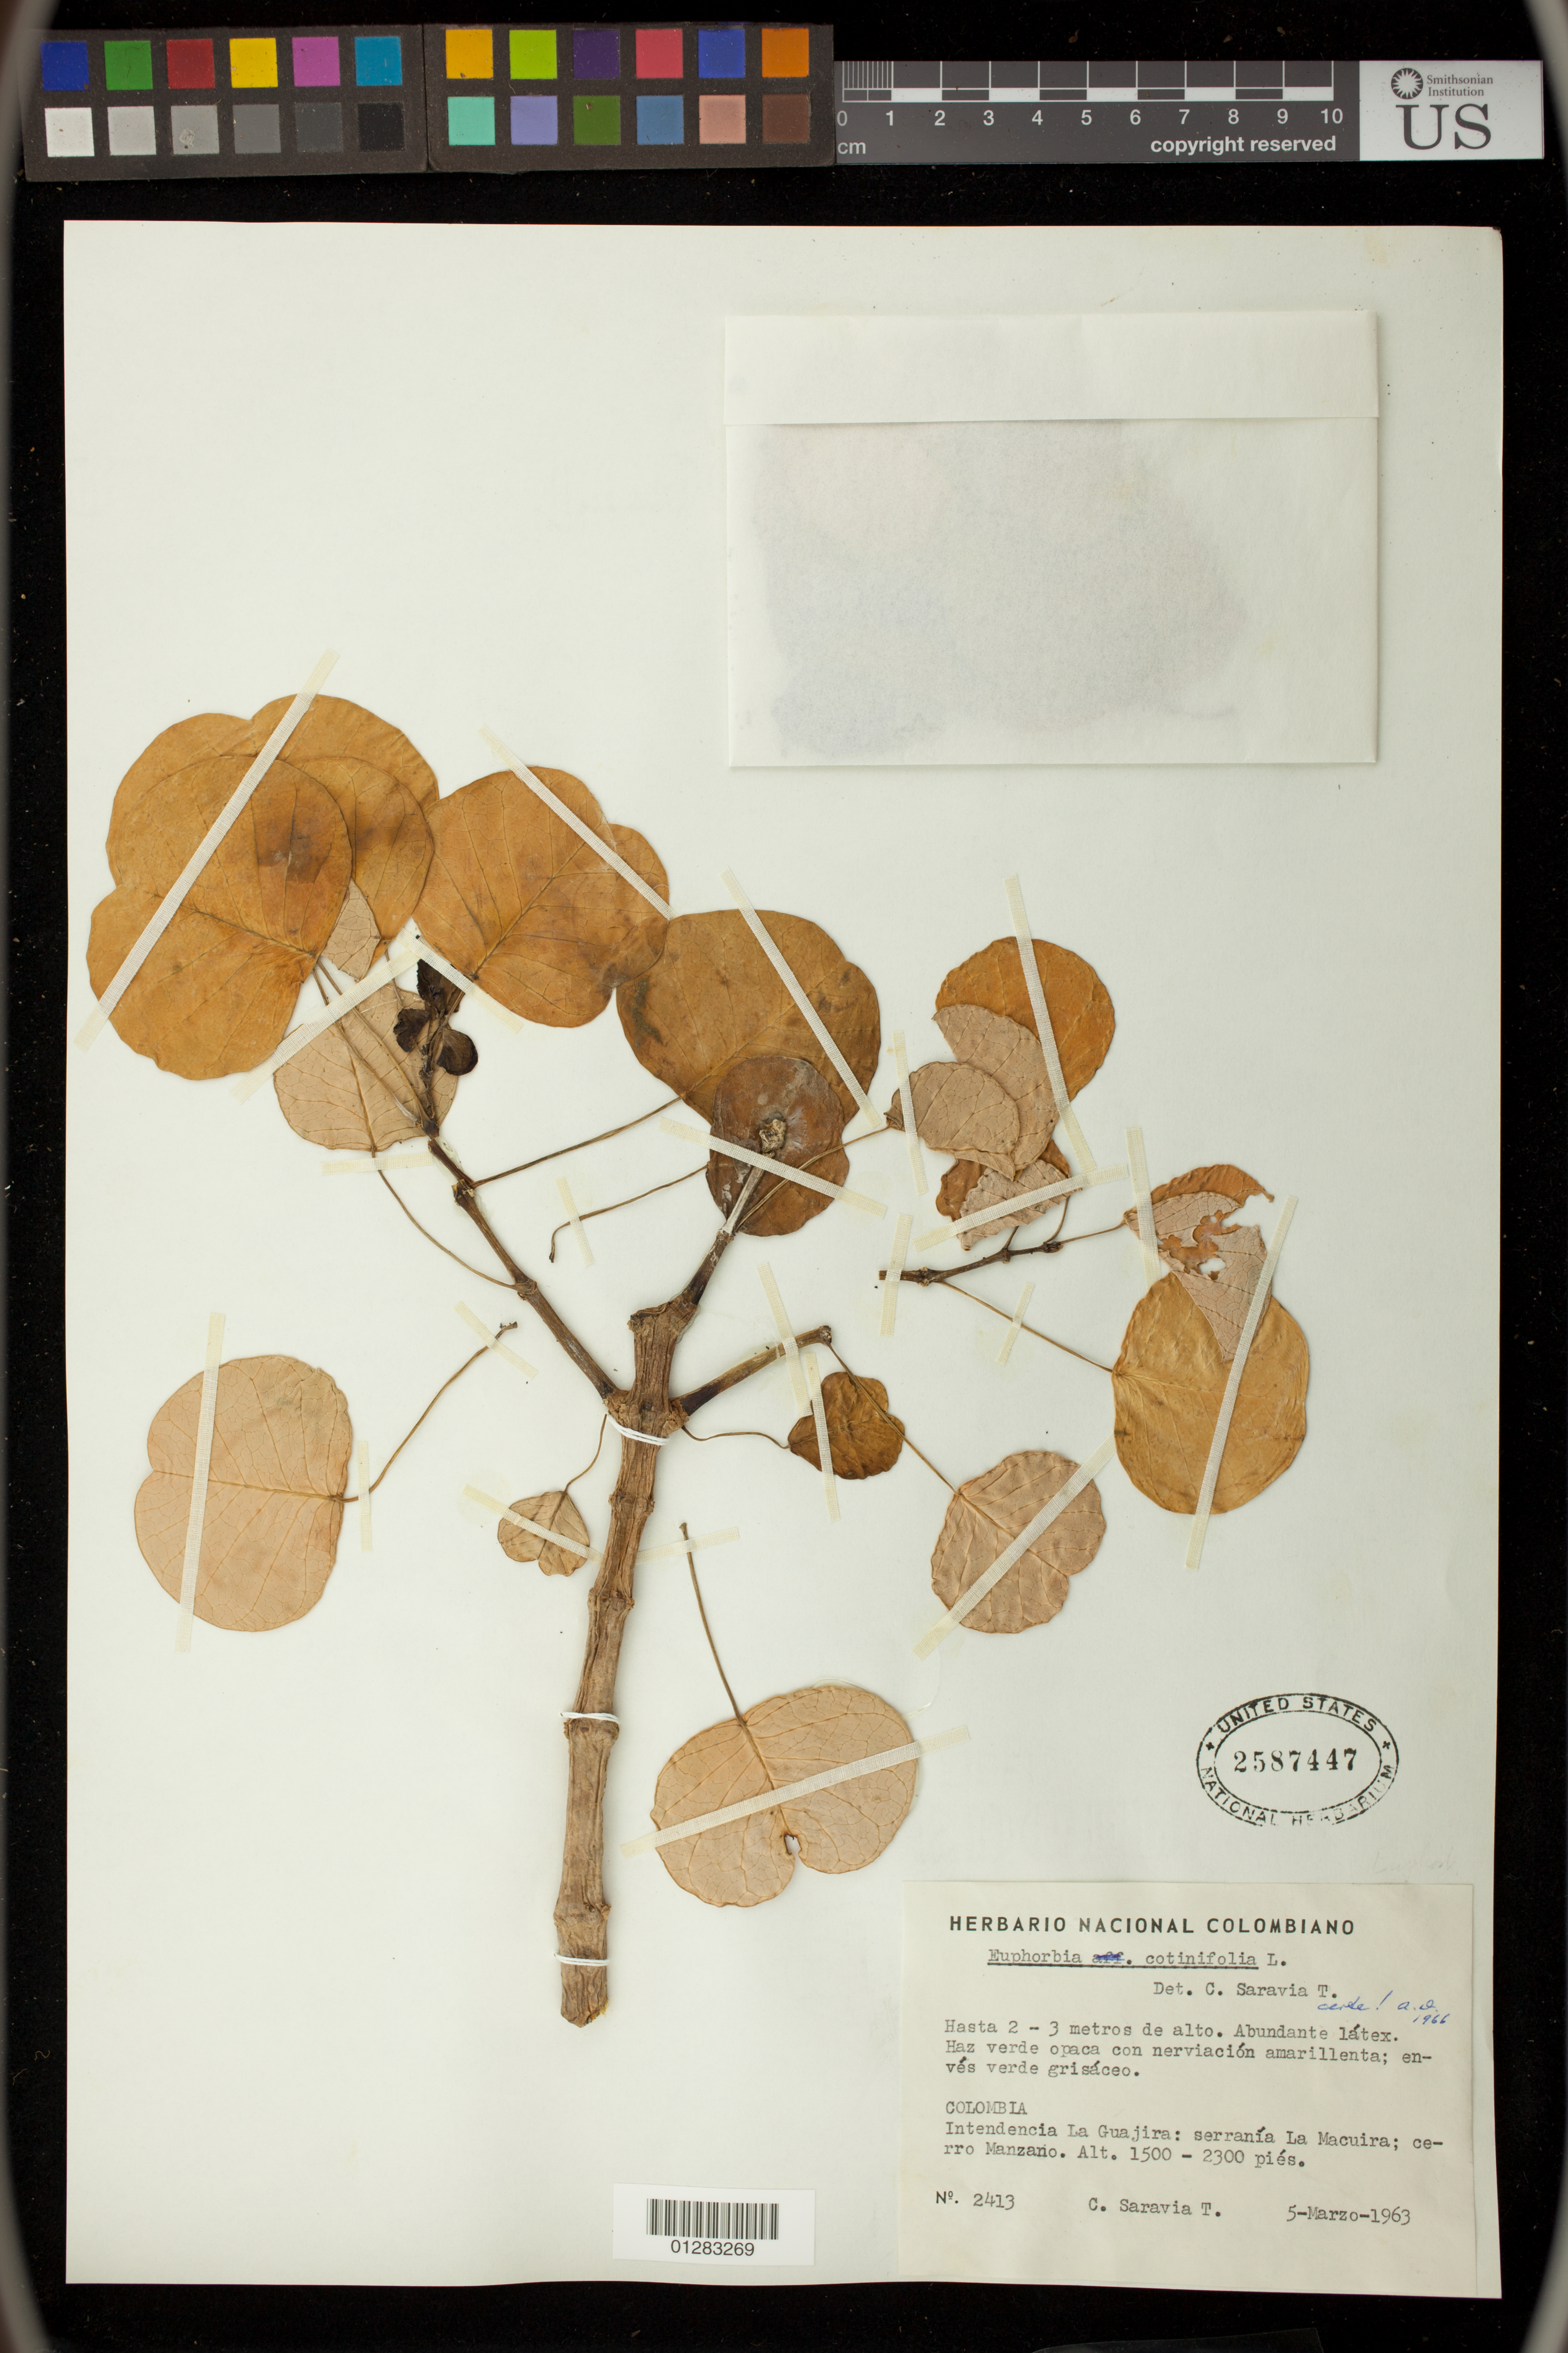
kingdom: Plantae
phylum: Tracheophyta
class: Magnoliopsida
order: Malpighiales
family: Euphorbiaceae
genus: Euphorbia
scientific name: Euphorbia cotinifolia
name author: L.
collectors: C. Saravia T.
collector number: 2413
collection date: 1963-03-05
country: Colombia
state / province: La Guajira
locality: Intendencia La Guajira: serrania La Macuira; cerro Manzano.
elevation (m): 1500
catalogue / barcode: US 2587447